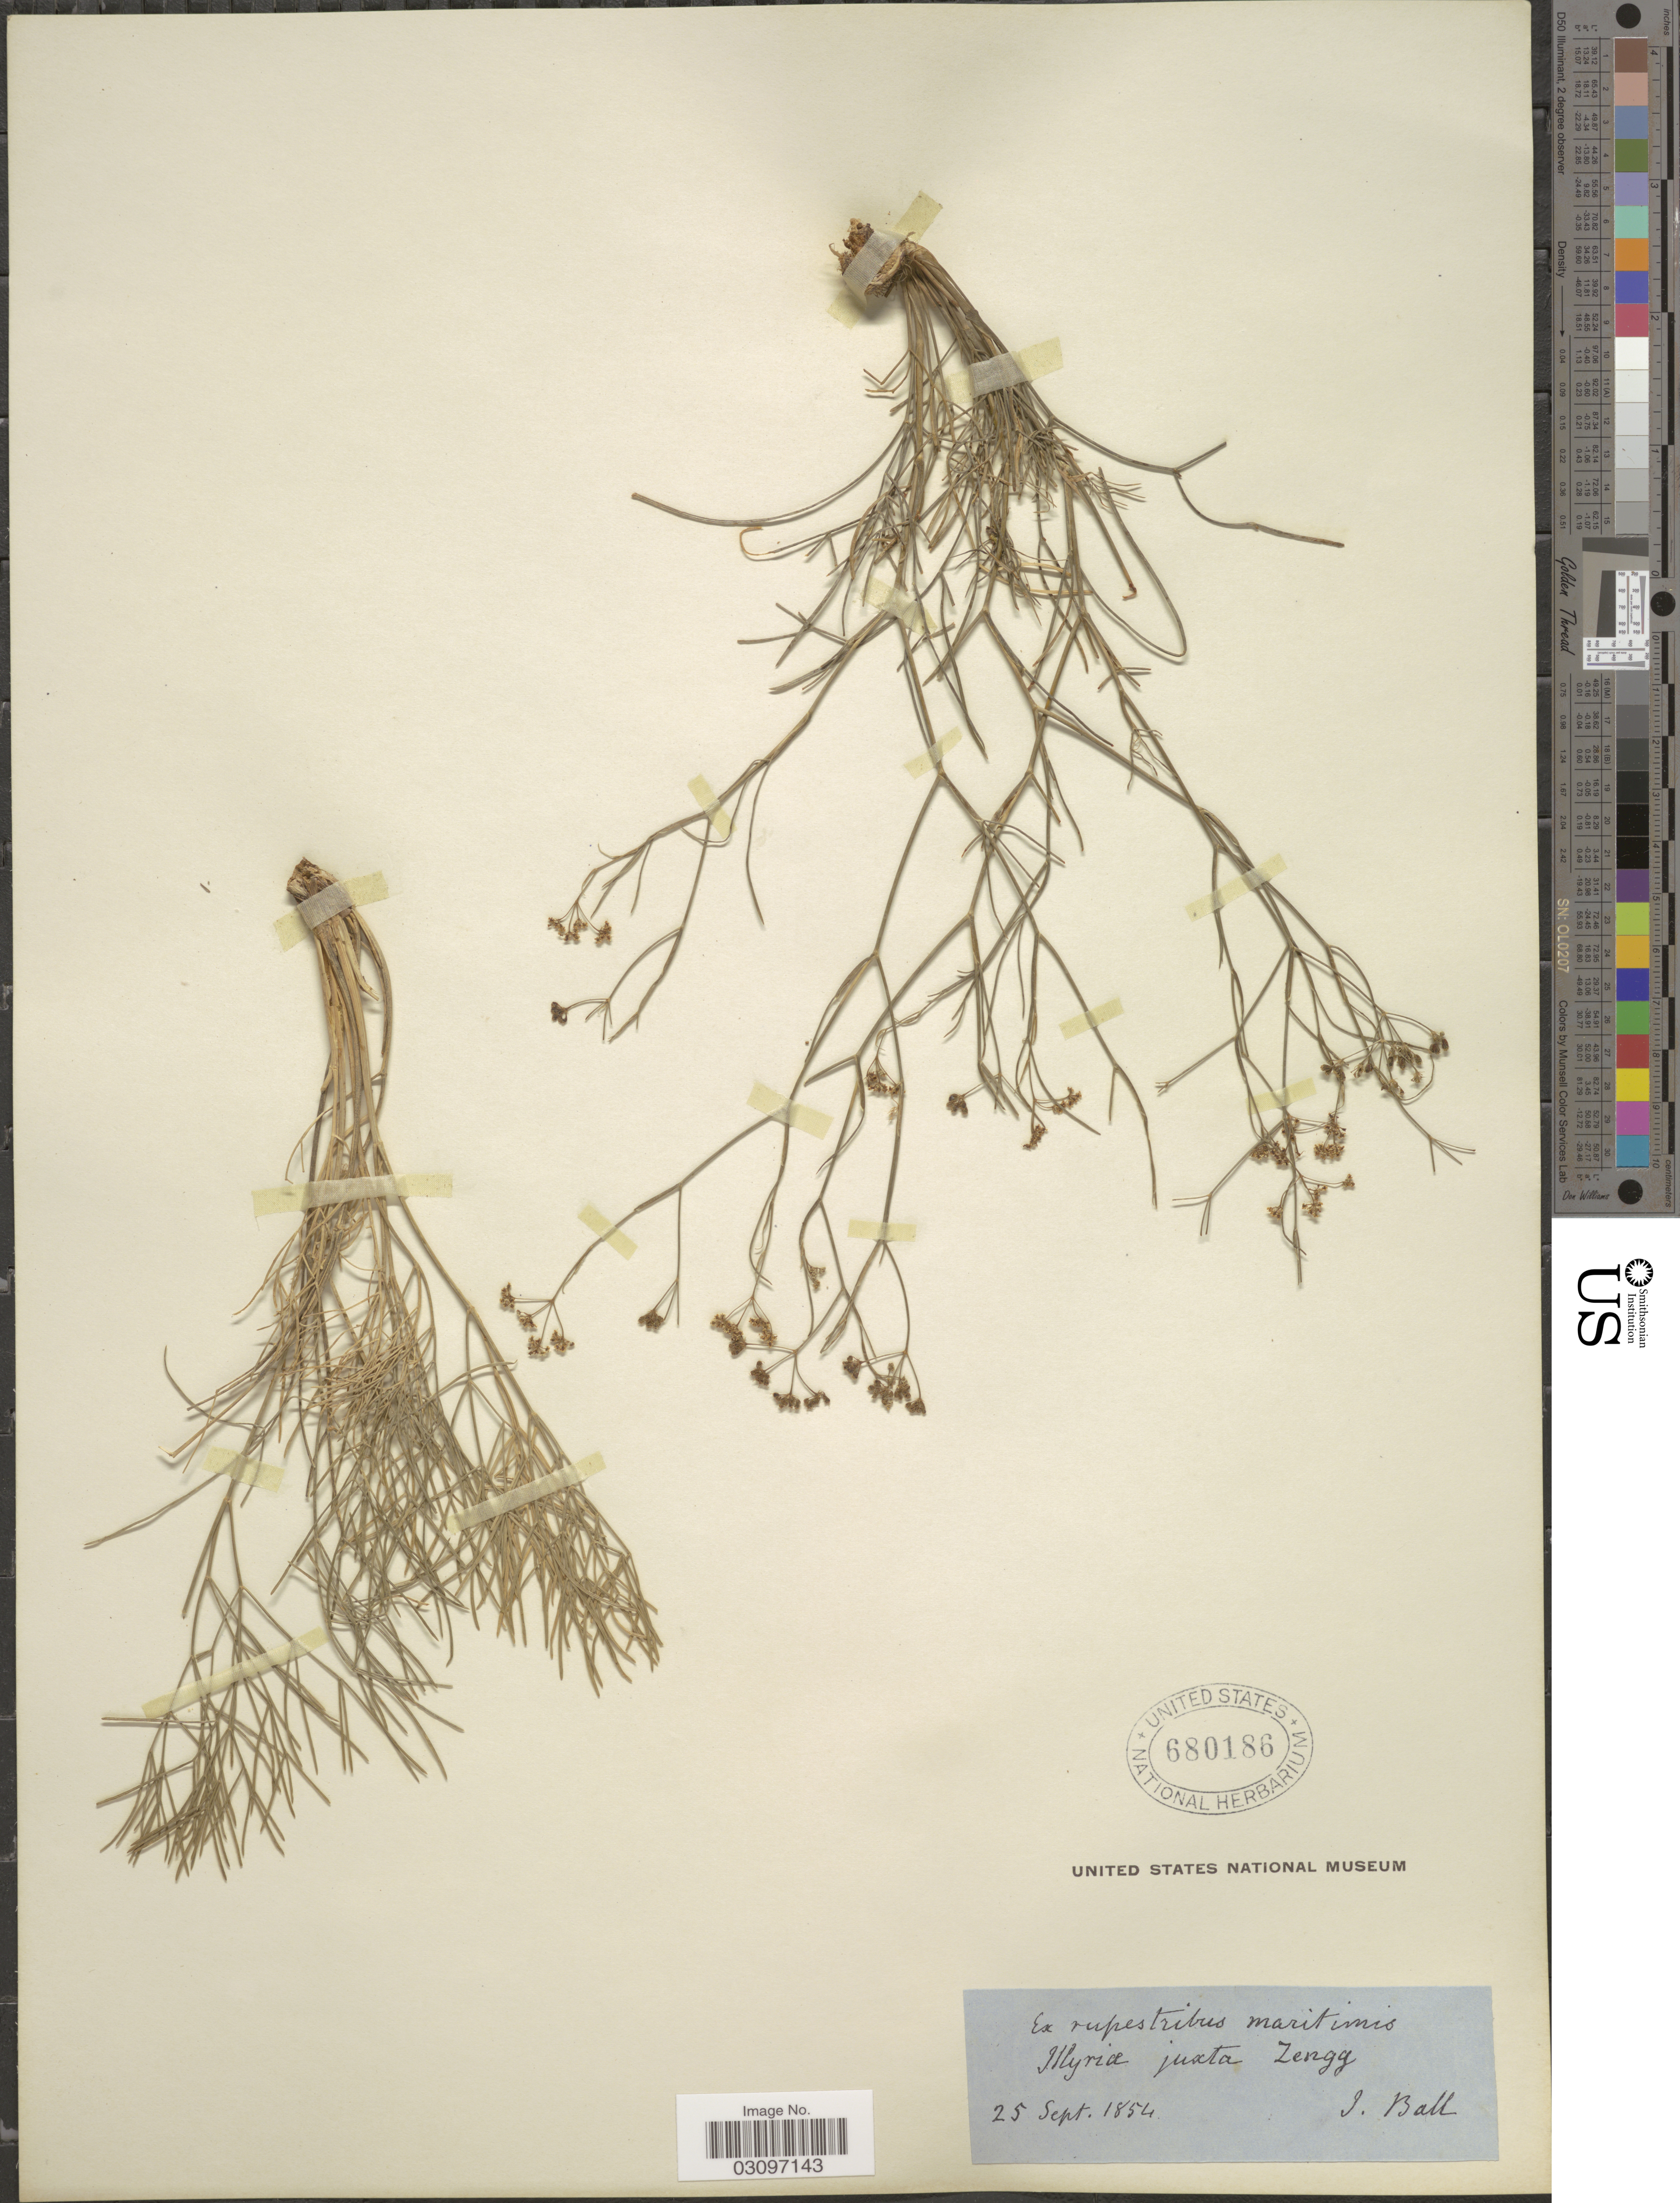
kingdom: Plantae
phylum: Tracheophyta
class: Magnoliopsida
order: Apiales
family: Apiaceae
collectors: J. Ball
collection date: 1854-09-25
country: Croatia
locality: Ex rupestribus maritimis Illyriæ juxta Zengg.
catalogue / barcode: US 680186